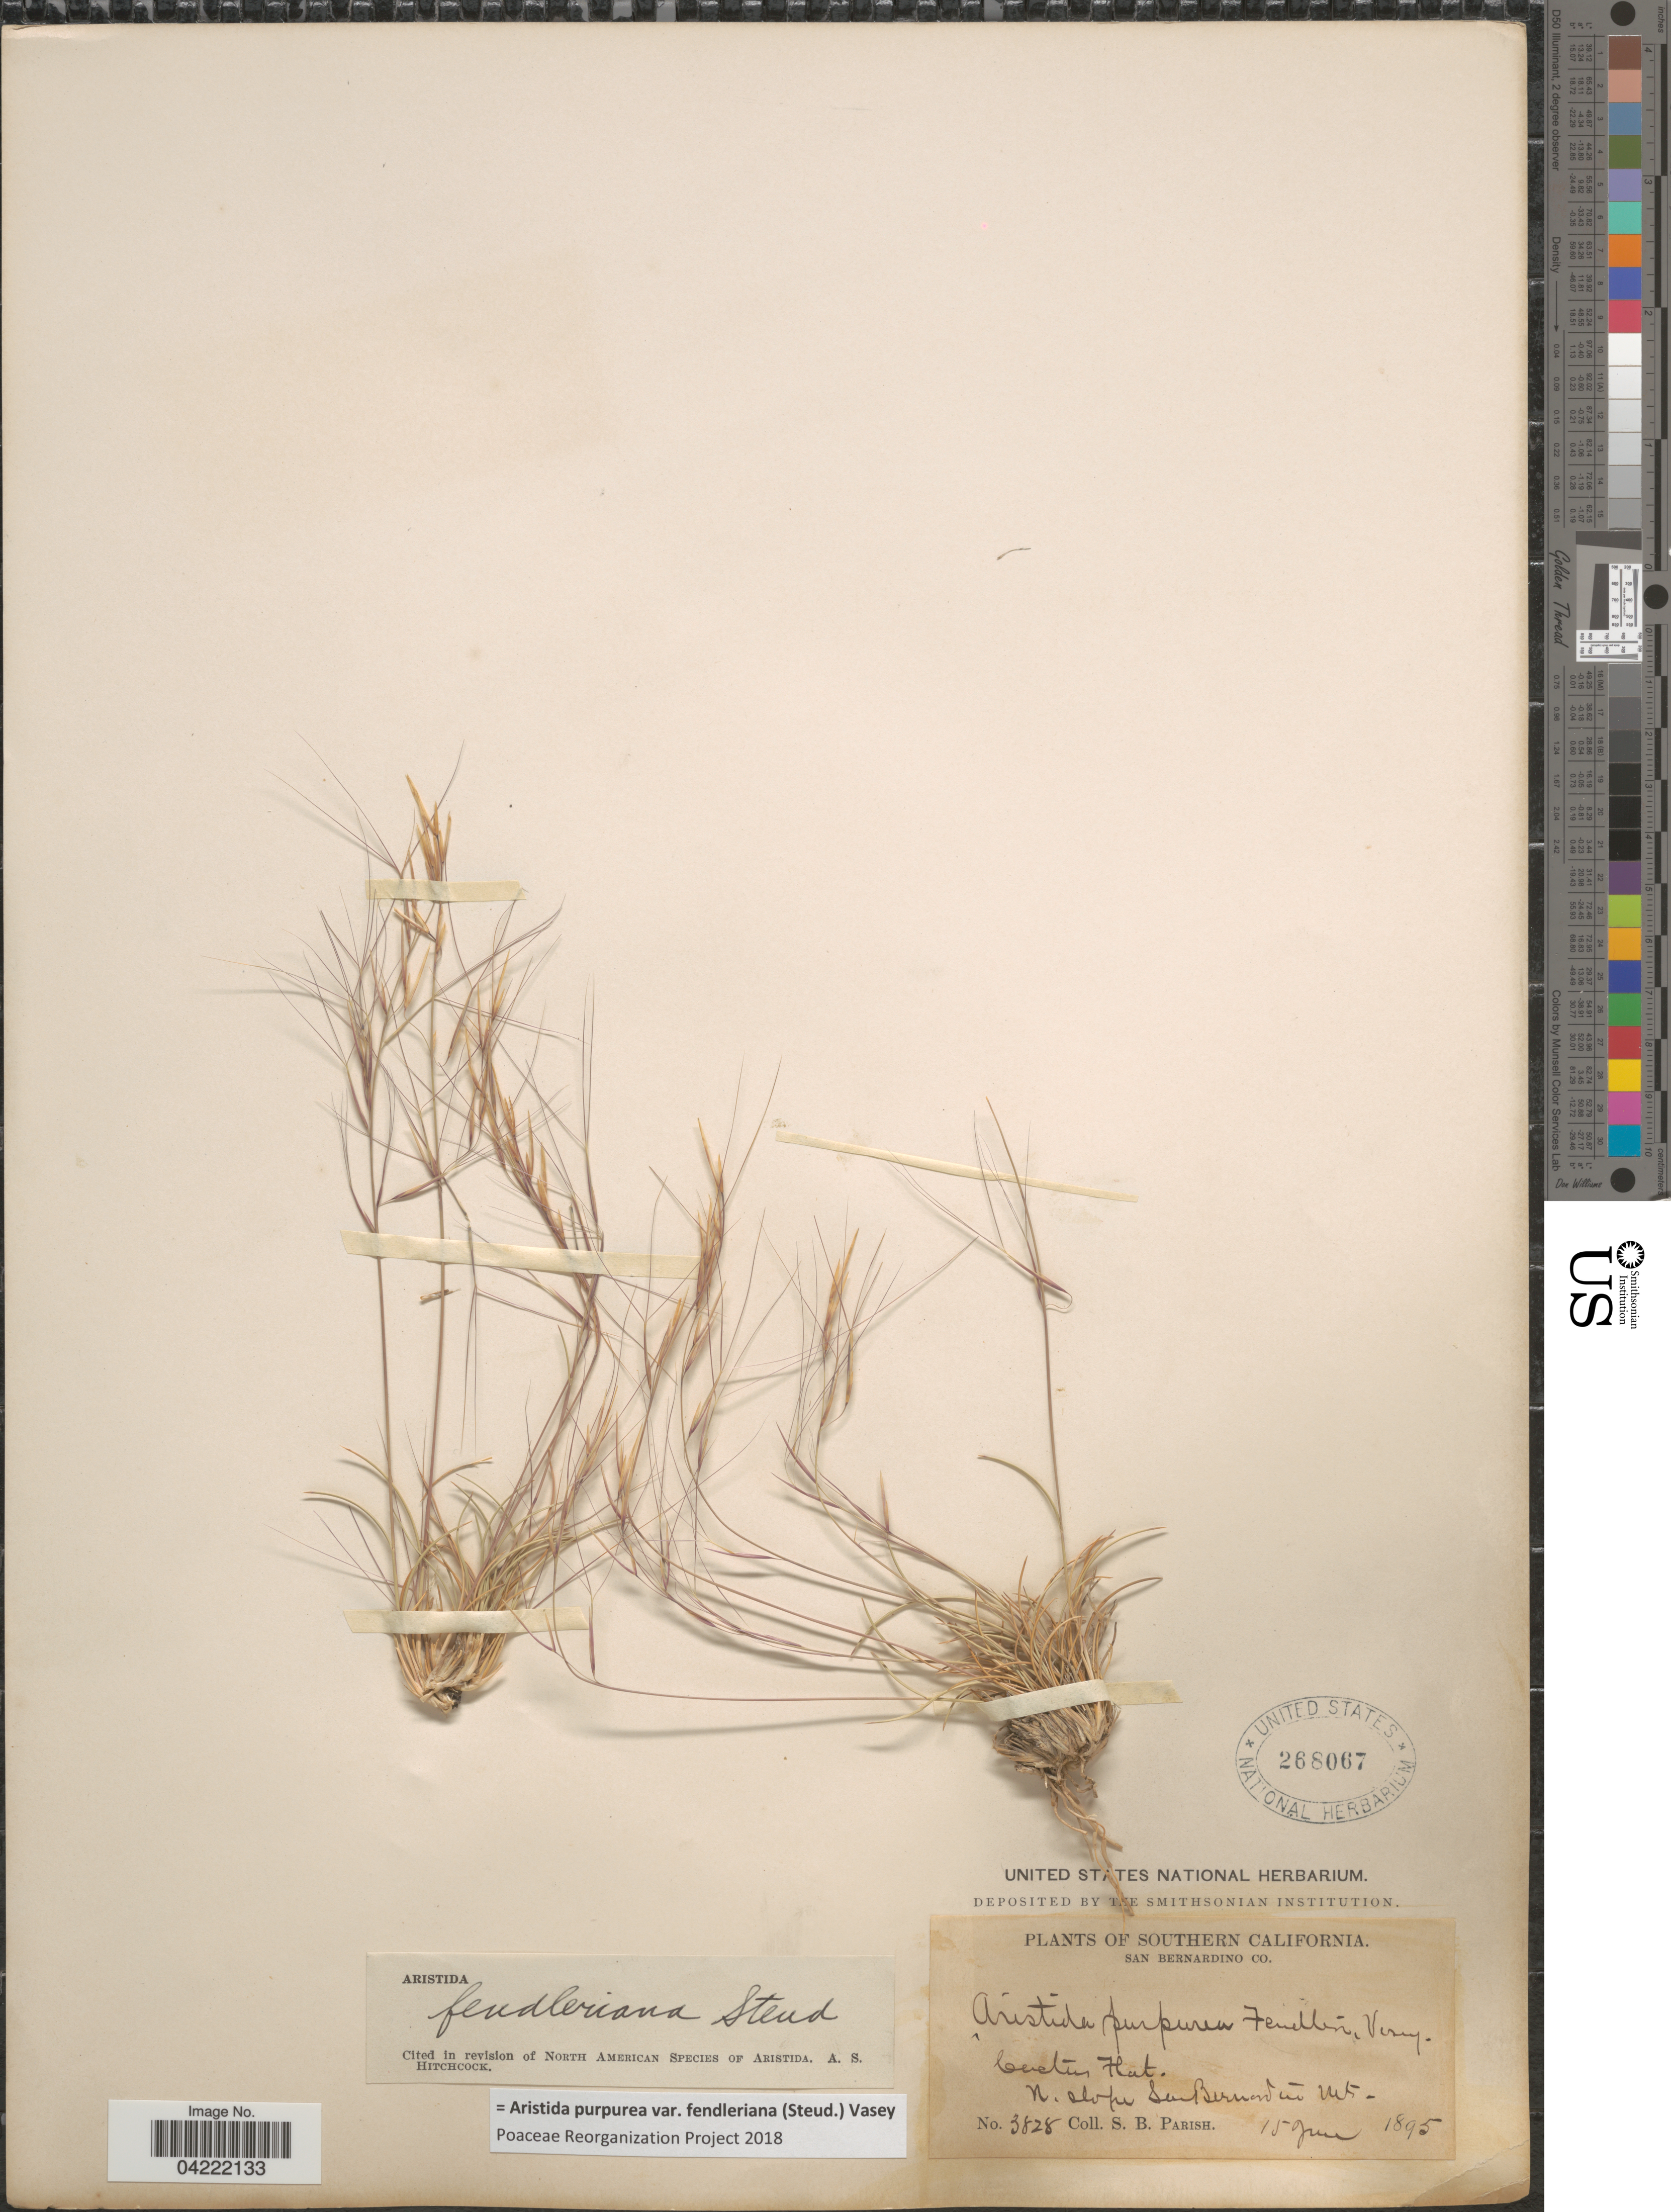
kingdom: Plantae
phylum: Tracheophyta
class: Liliopsida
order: Poales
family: Poaceae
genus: Aristida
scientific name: Aristida purpurea var. fendleriana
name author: (Steud.) Vasey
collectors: S. B. Parish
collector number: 3828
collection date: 1895-06-15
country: United States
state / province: California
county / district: San Bernardino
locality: Southern California. San Bernardino Co. N. slope San Berardino Mts.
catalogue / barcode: US 268067